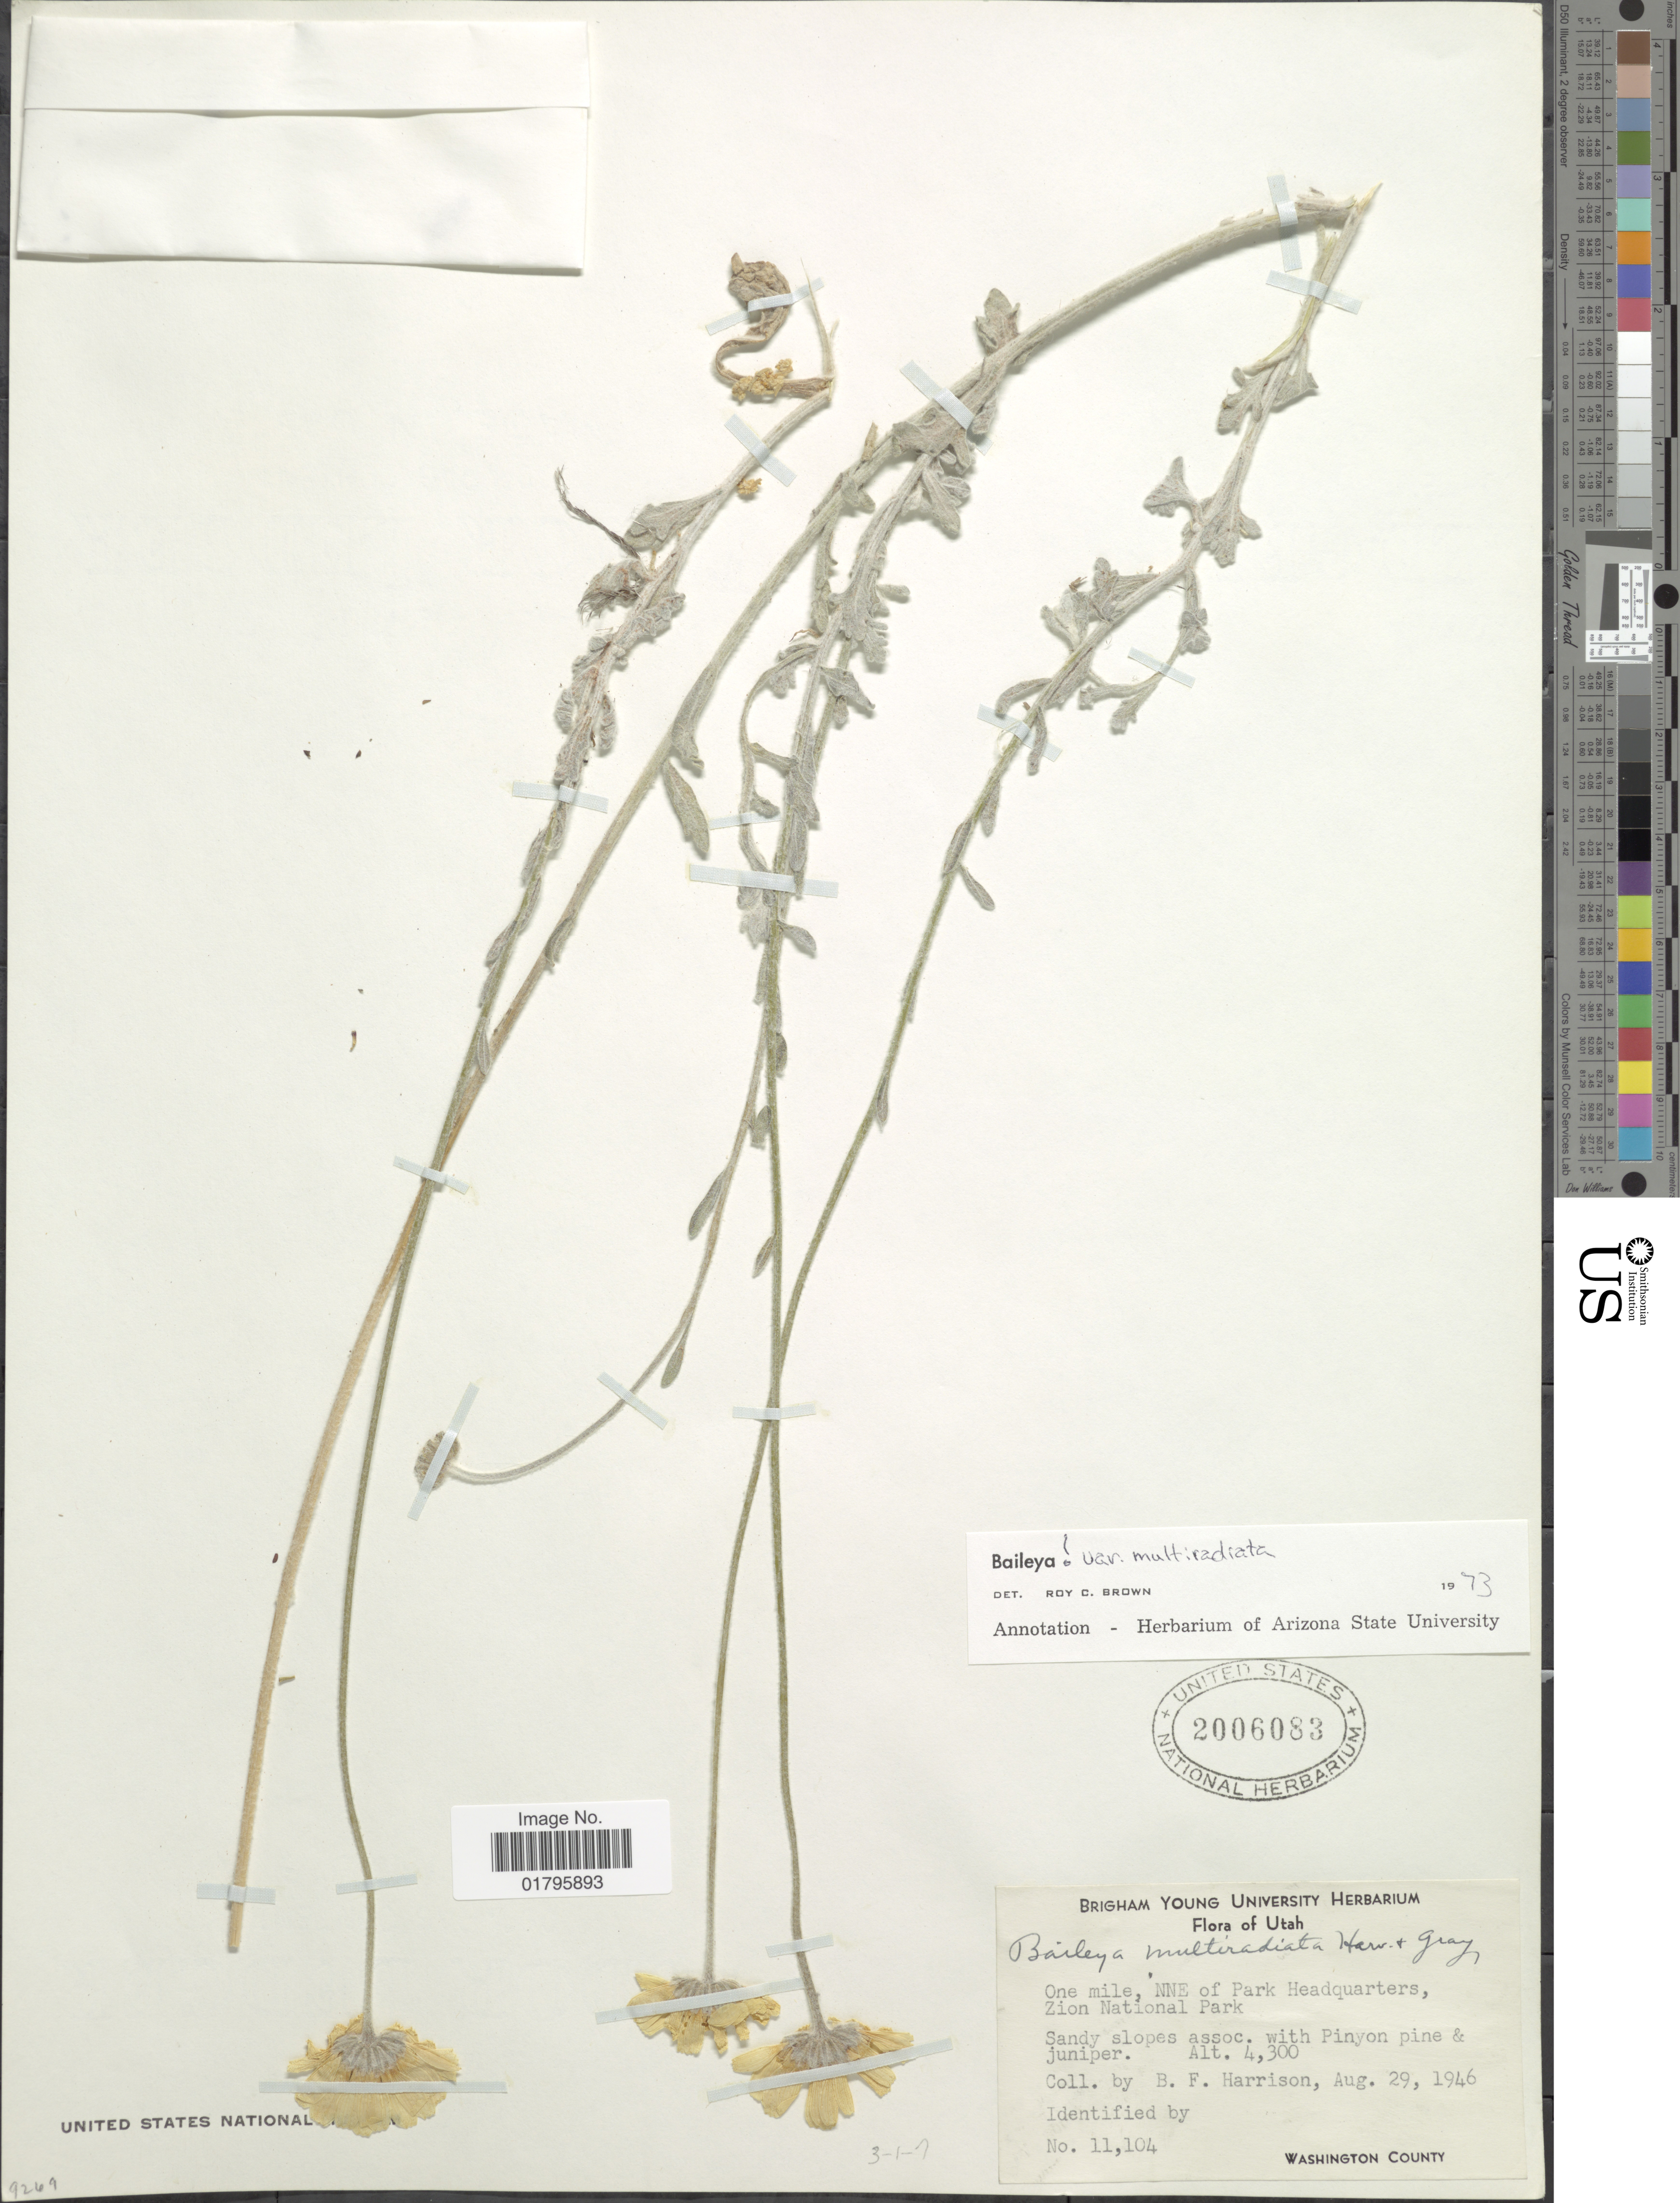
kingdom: Plantae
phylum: Tracheophyta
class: Magnoliopsida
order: Asterales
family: Asteraceae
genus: Baileya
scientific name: Baileya multiradiata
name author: Harv. & A. Gray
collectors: B. F. Harrison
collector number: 11104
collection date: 1946-08-29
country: United States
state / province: Utah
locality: Utah, One mile, NNE of Park Headquarters, Zion National Park.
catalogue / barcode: US 2006083